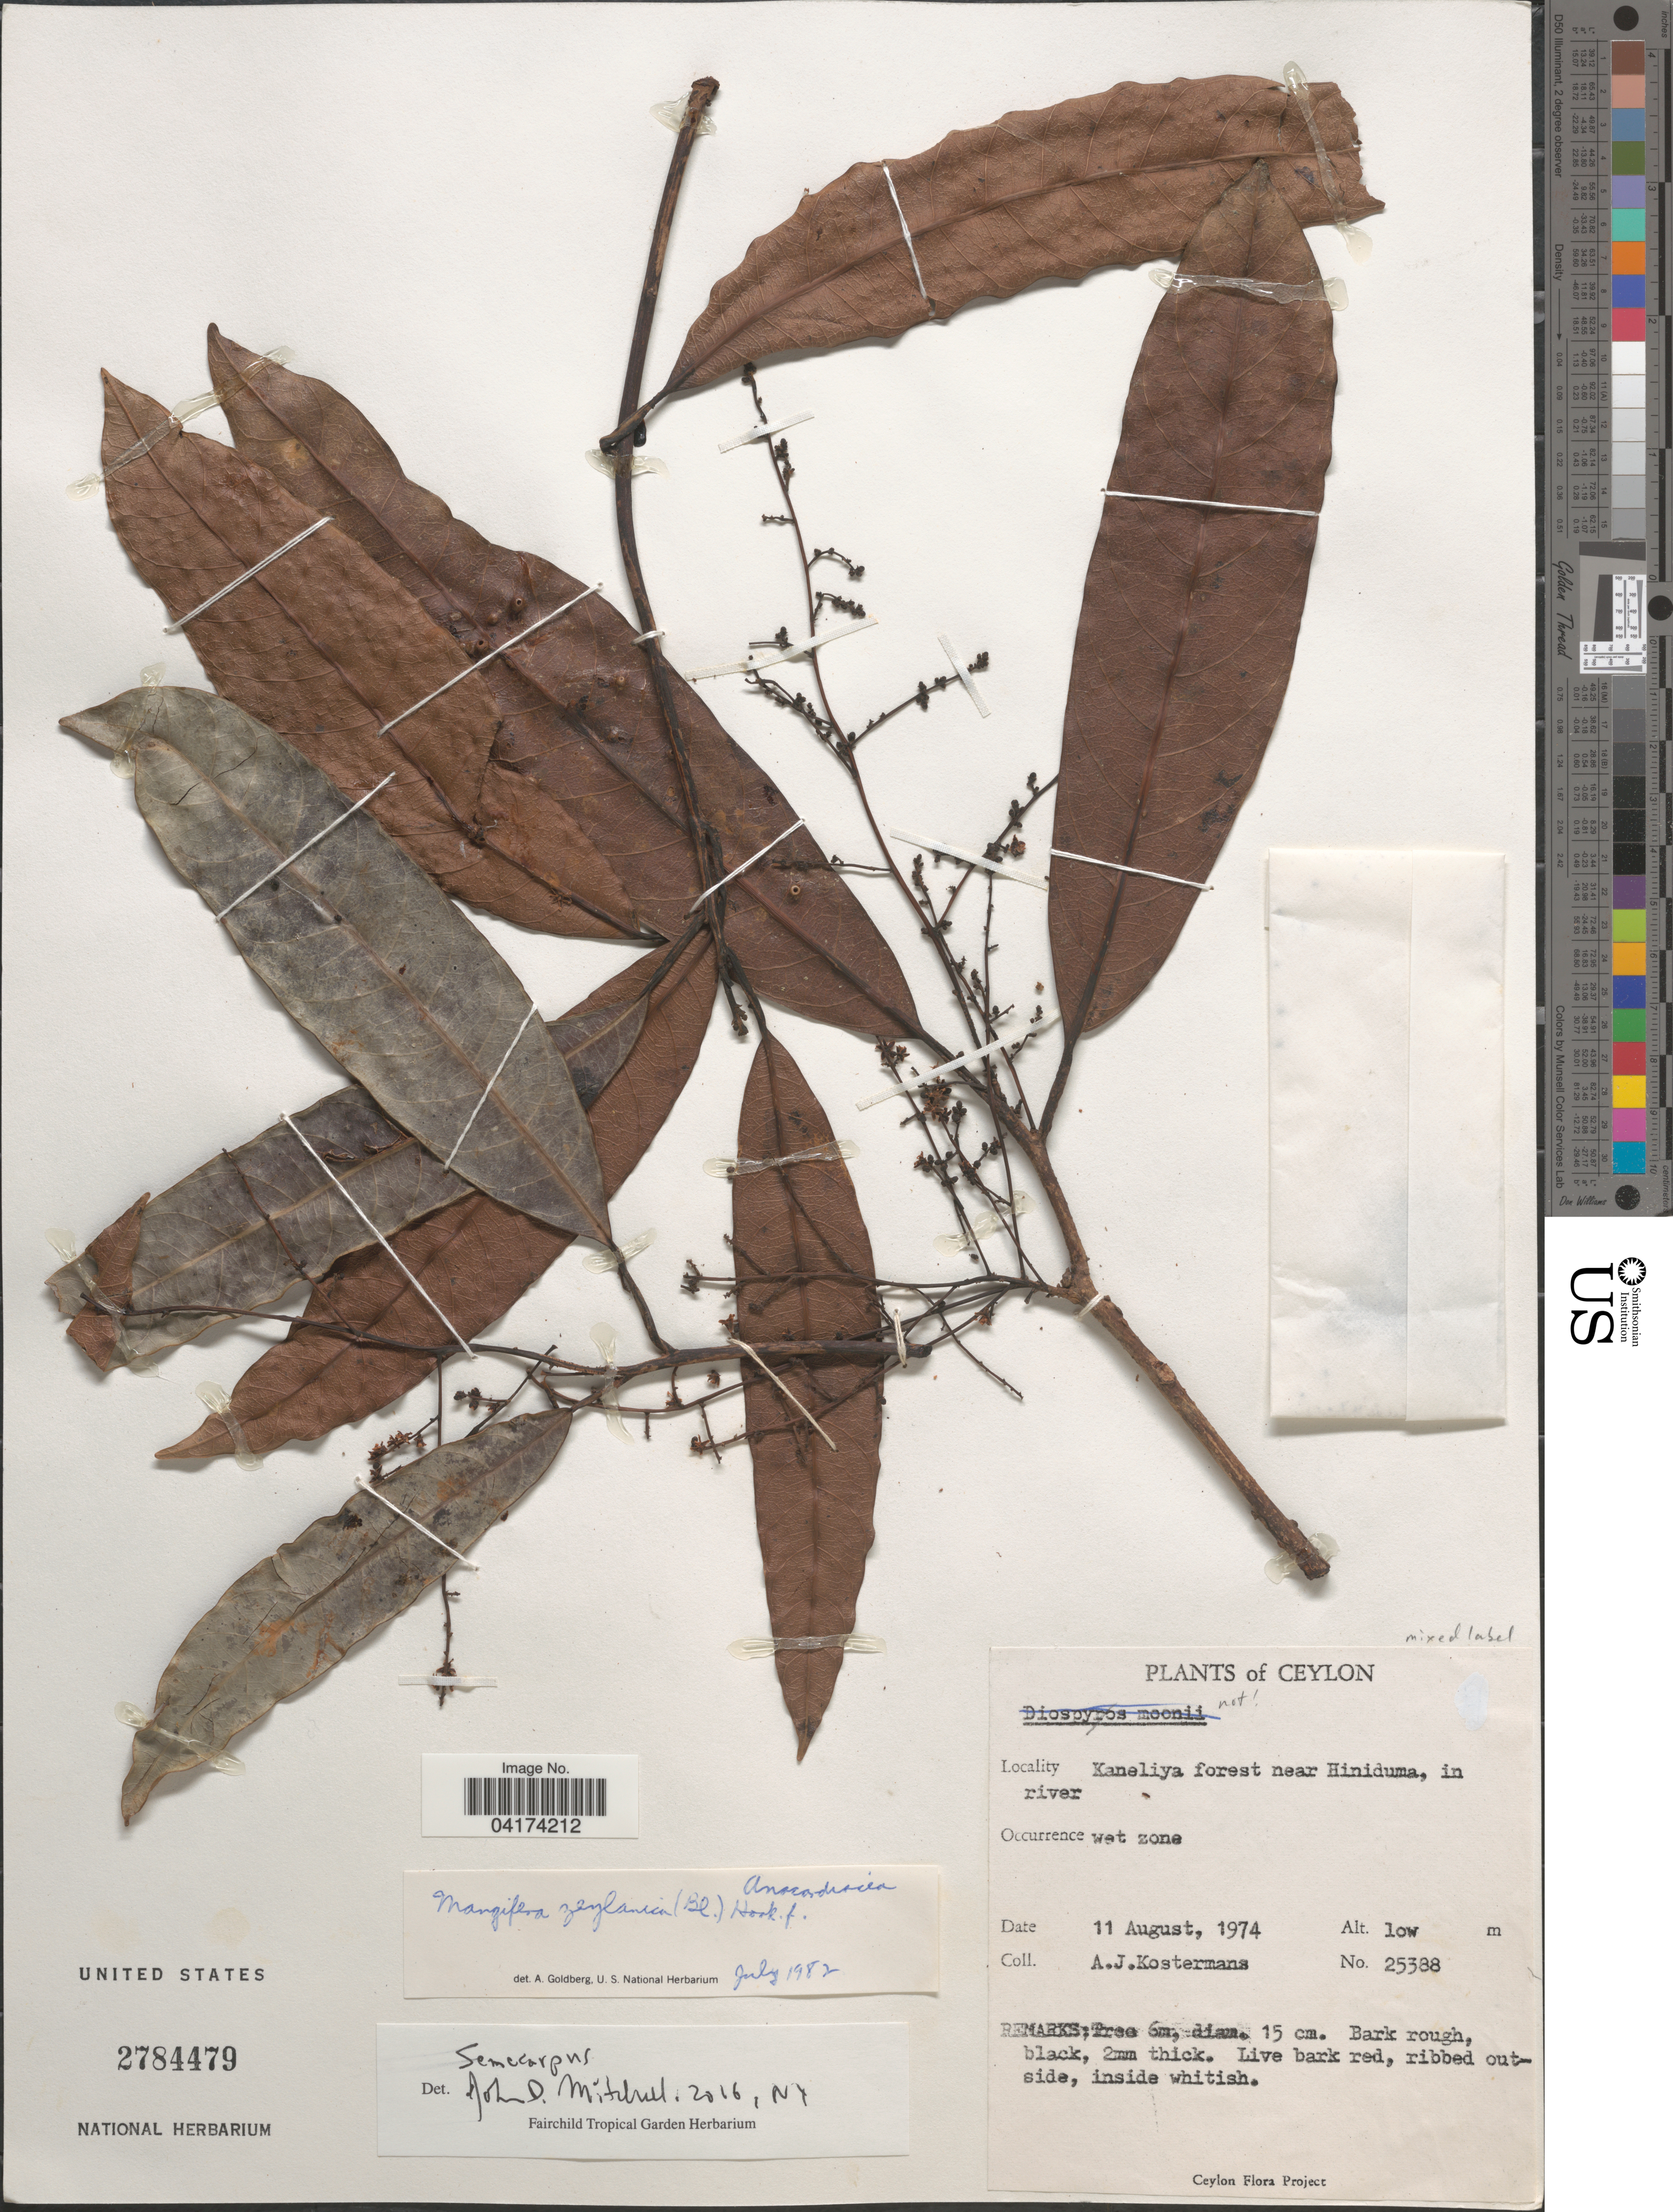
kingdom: Plantae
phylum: Tracheophyta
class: Magnoliopsida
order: Sapindales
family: Anacardiaceae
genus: Mangifera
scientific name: Mangifera zeylanica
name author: (Blume) Hook. f.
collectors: A. J. G. Kostermans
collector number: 25388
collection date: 1974-08-11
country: Sri Lanka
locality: Ceylon. Kaneliya forest near Hiniduma, in river.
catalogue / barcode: US 2784479